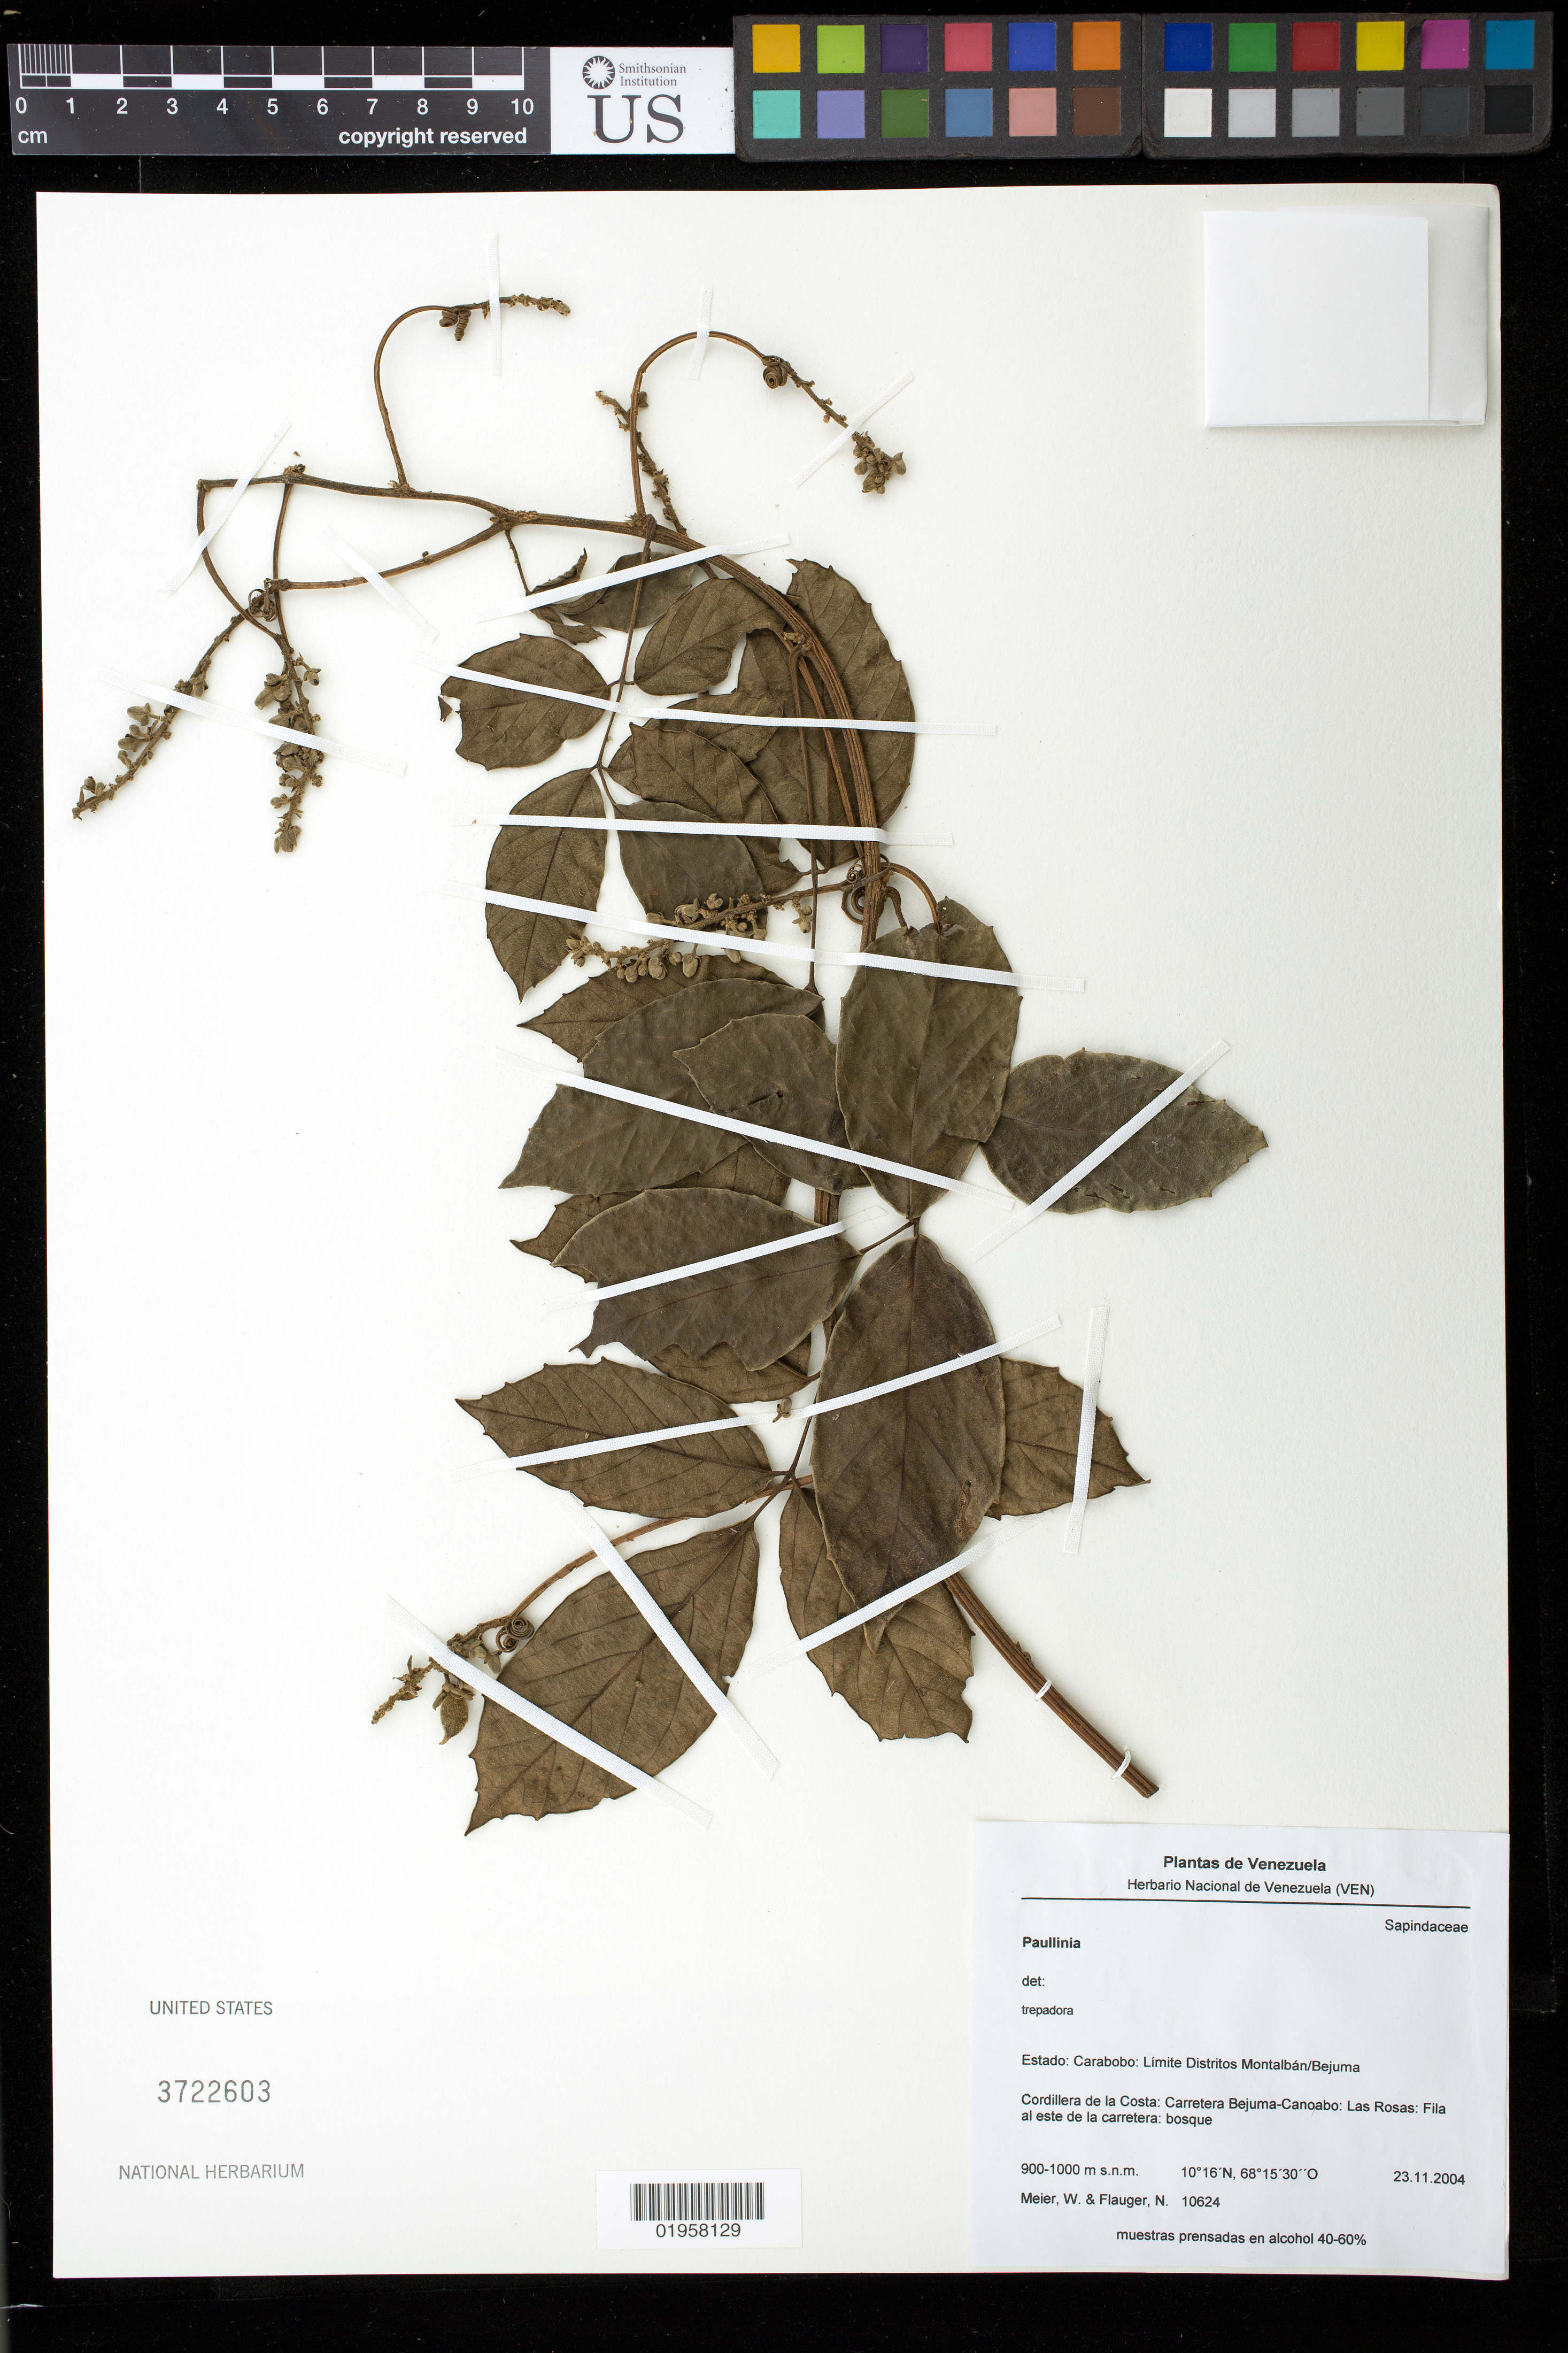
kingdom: Plantae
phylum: Tracheophyta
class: Magnoliopsida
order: Sapindales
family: Sapindaceae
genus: Paullinia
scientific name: Paullinia fraxinifolia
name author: Triana & Planch.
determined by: Acevedo-Rodríguez, P., (BOT), Smithsonian Institution - National Museum of Natural History (UNITED STATES)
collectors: W. Meier & N. Flauger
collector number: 10624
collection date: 2004-11-23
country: Venezuela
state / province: Carabobo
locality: Limite Distritos Montalbán/Bejuma. Cordillera de la Costa: Carretera Bejuma-Canoabo: Las Rosas: Fila al este de la carretera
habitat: Bosque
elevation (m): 900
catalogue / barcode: US 3722603